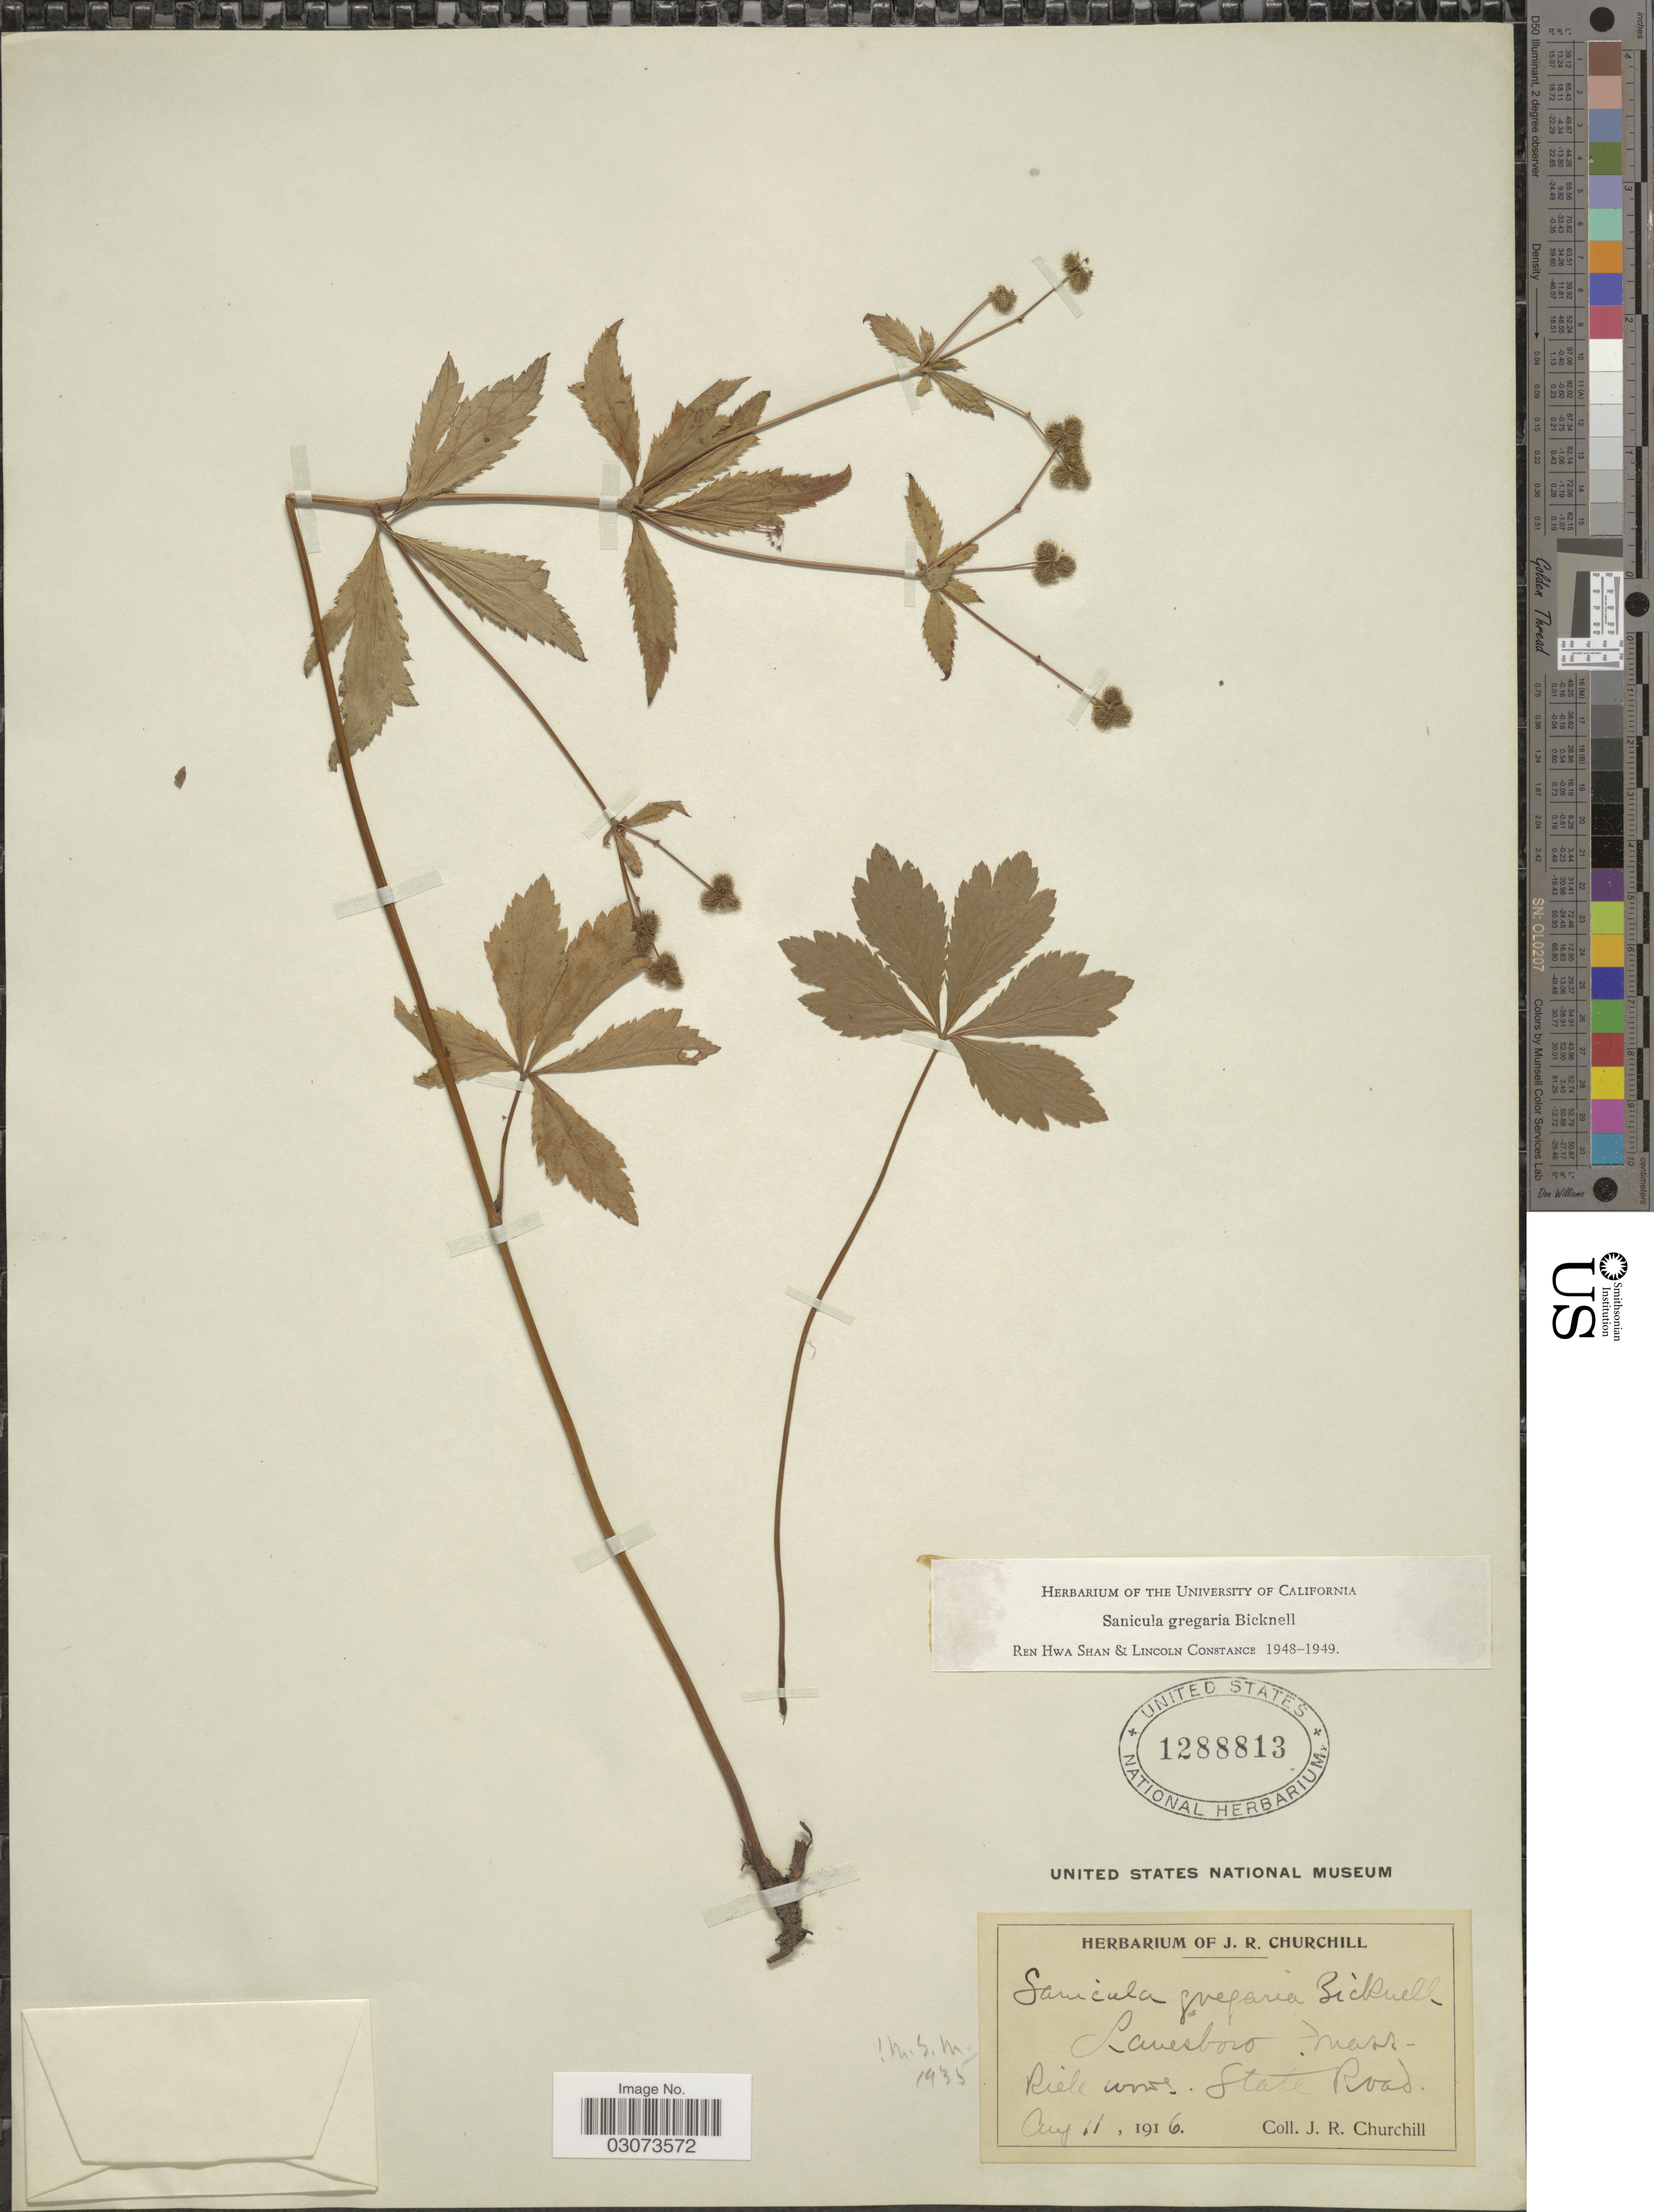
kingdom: Plantae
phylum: Tracheophyta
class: Magnoliopsida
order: Apiales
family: Apiaceae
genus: Sanicula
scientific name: Sanicula gregaria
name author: E.P. Bicknell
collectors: J. Churchill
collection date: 1916-08-11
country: United States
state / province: Massachusetts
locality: Lavesboro. State Road.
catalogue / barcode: US 1288813